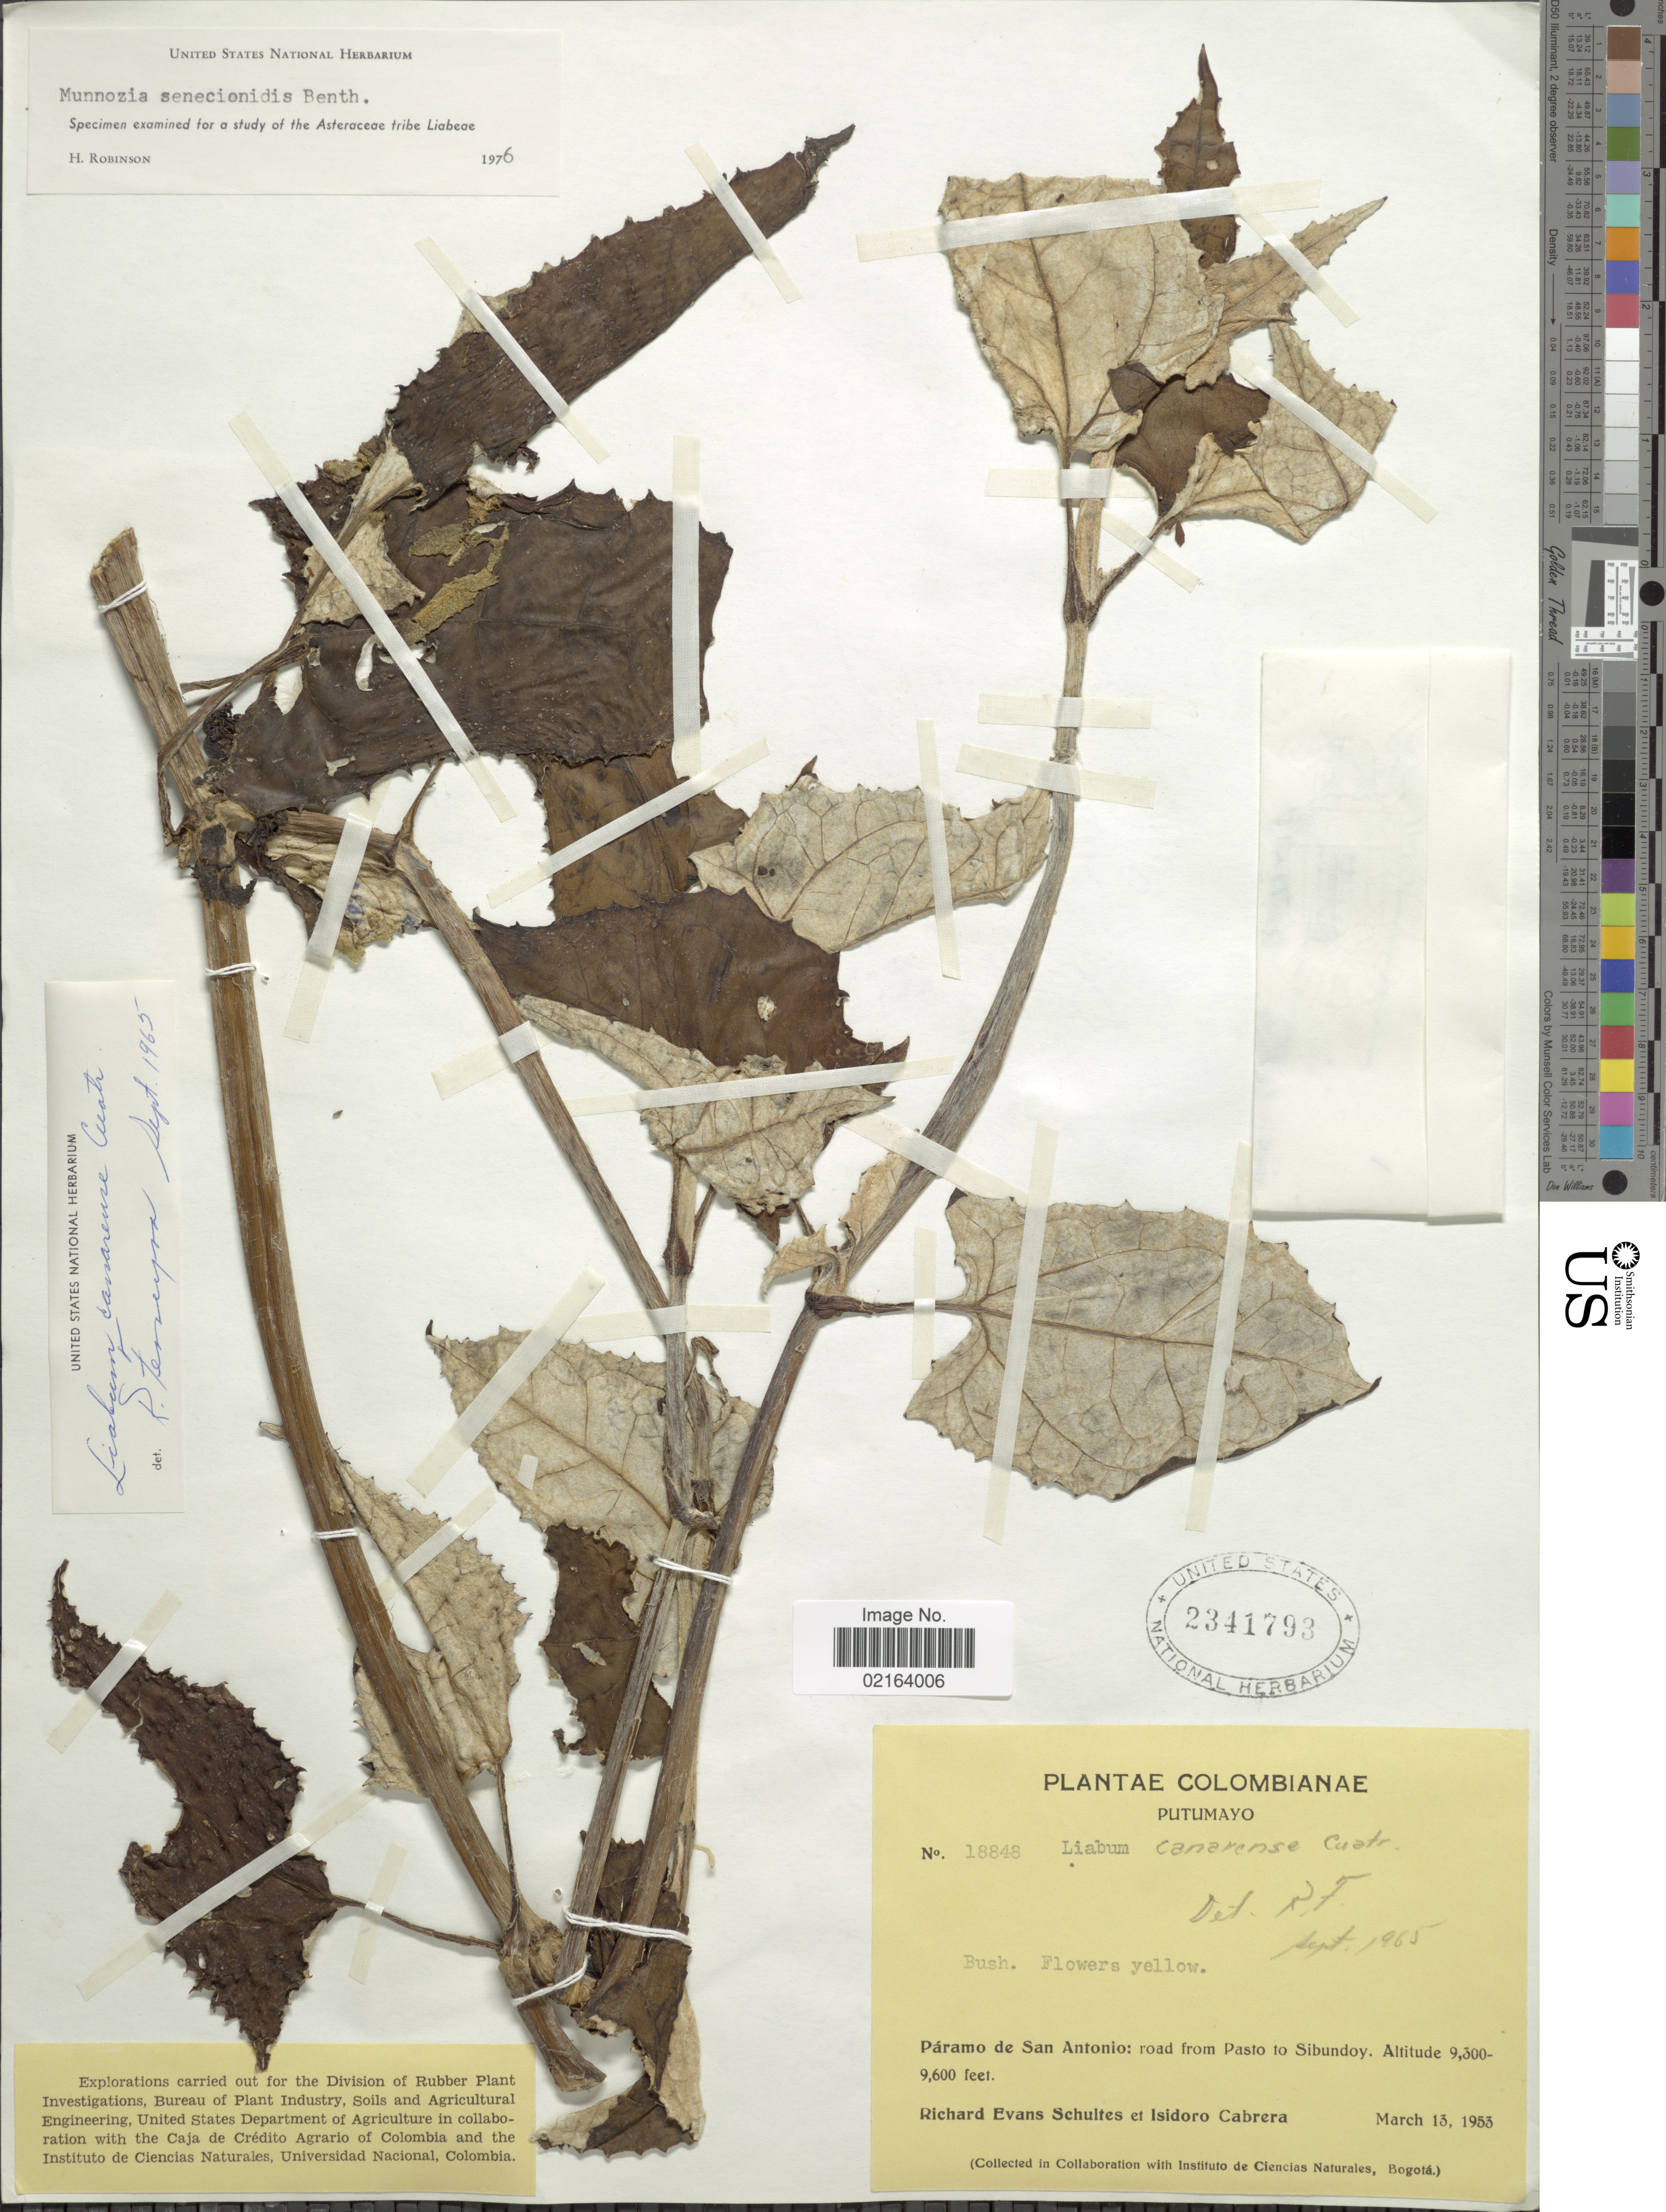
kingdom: Plantae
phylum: Tracheophyta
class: Magnoliopsida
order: Asterales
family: Asteraceae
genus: Munnozia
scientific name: Munnozia senecionidis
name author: Benth.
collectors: R. E. Schultes & I. Cabrera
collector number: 18848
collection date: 1953-03-13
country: Colombia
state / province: Putumayo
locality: Paramo de San Antonio: road from Pasto to Sibundoy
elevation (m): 2835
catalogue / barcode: US 2341793